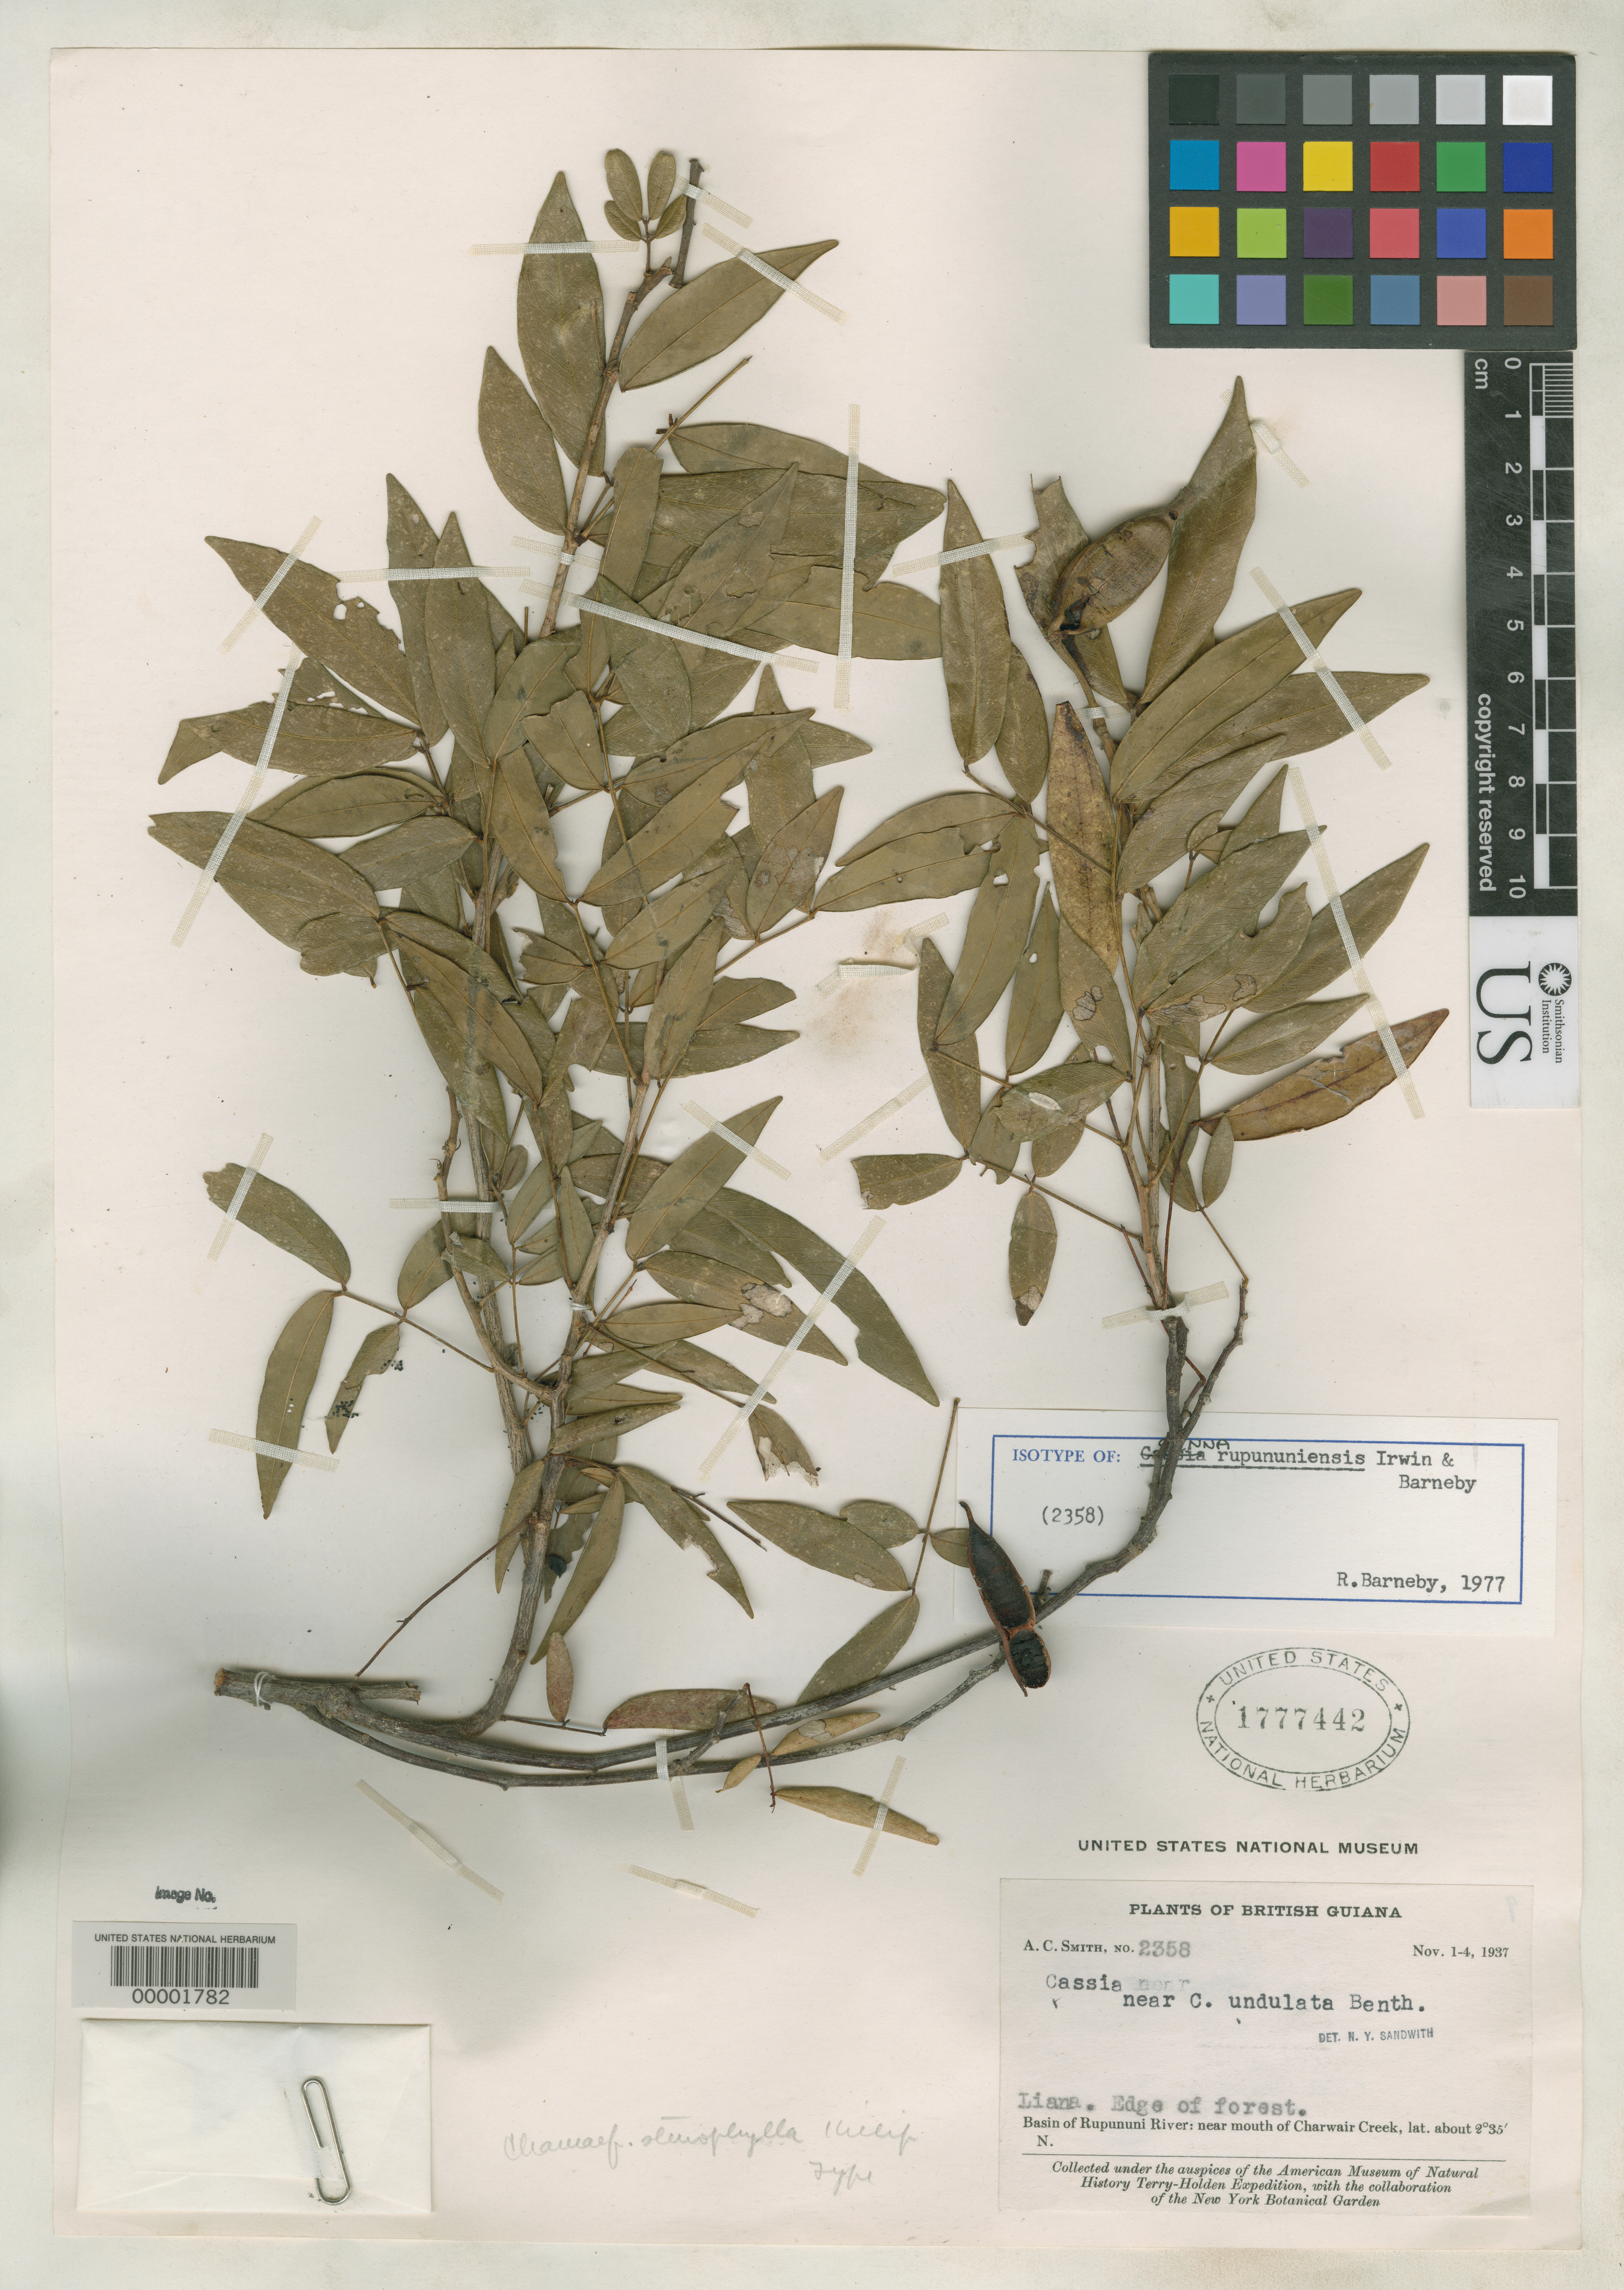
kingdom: Plantae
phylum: Tracheophyta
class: Magnoliopsida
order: Fabales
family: Fabaceae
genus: Senna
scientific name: Senna rupununiensis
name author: H.S. Irwin & Barneby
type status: Isotype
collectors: A. C. Smith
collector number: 2358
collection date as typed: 01 Nov 1937 to 04 Nov 1937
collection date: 1937-11-01/1937-11-04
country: Guyana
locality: Basin of Rupununi River, near mouth of Charwair Creek.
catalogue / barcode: US 1777442